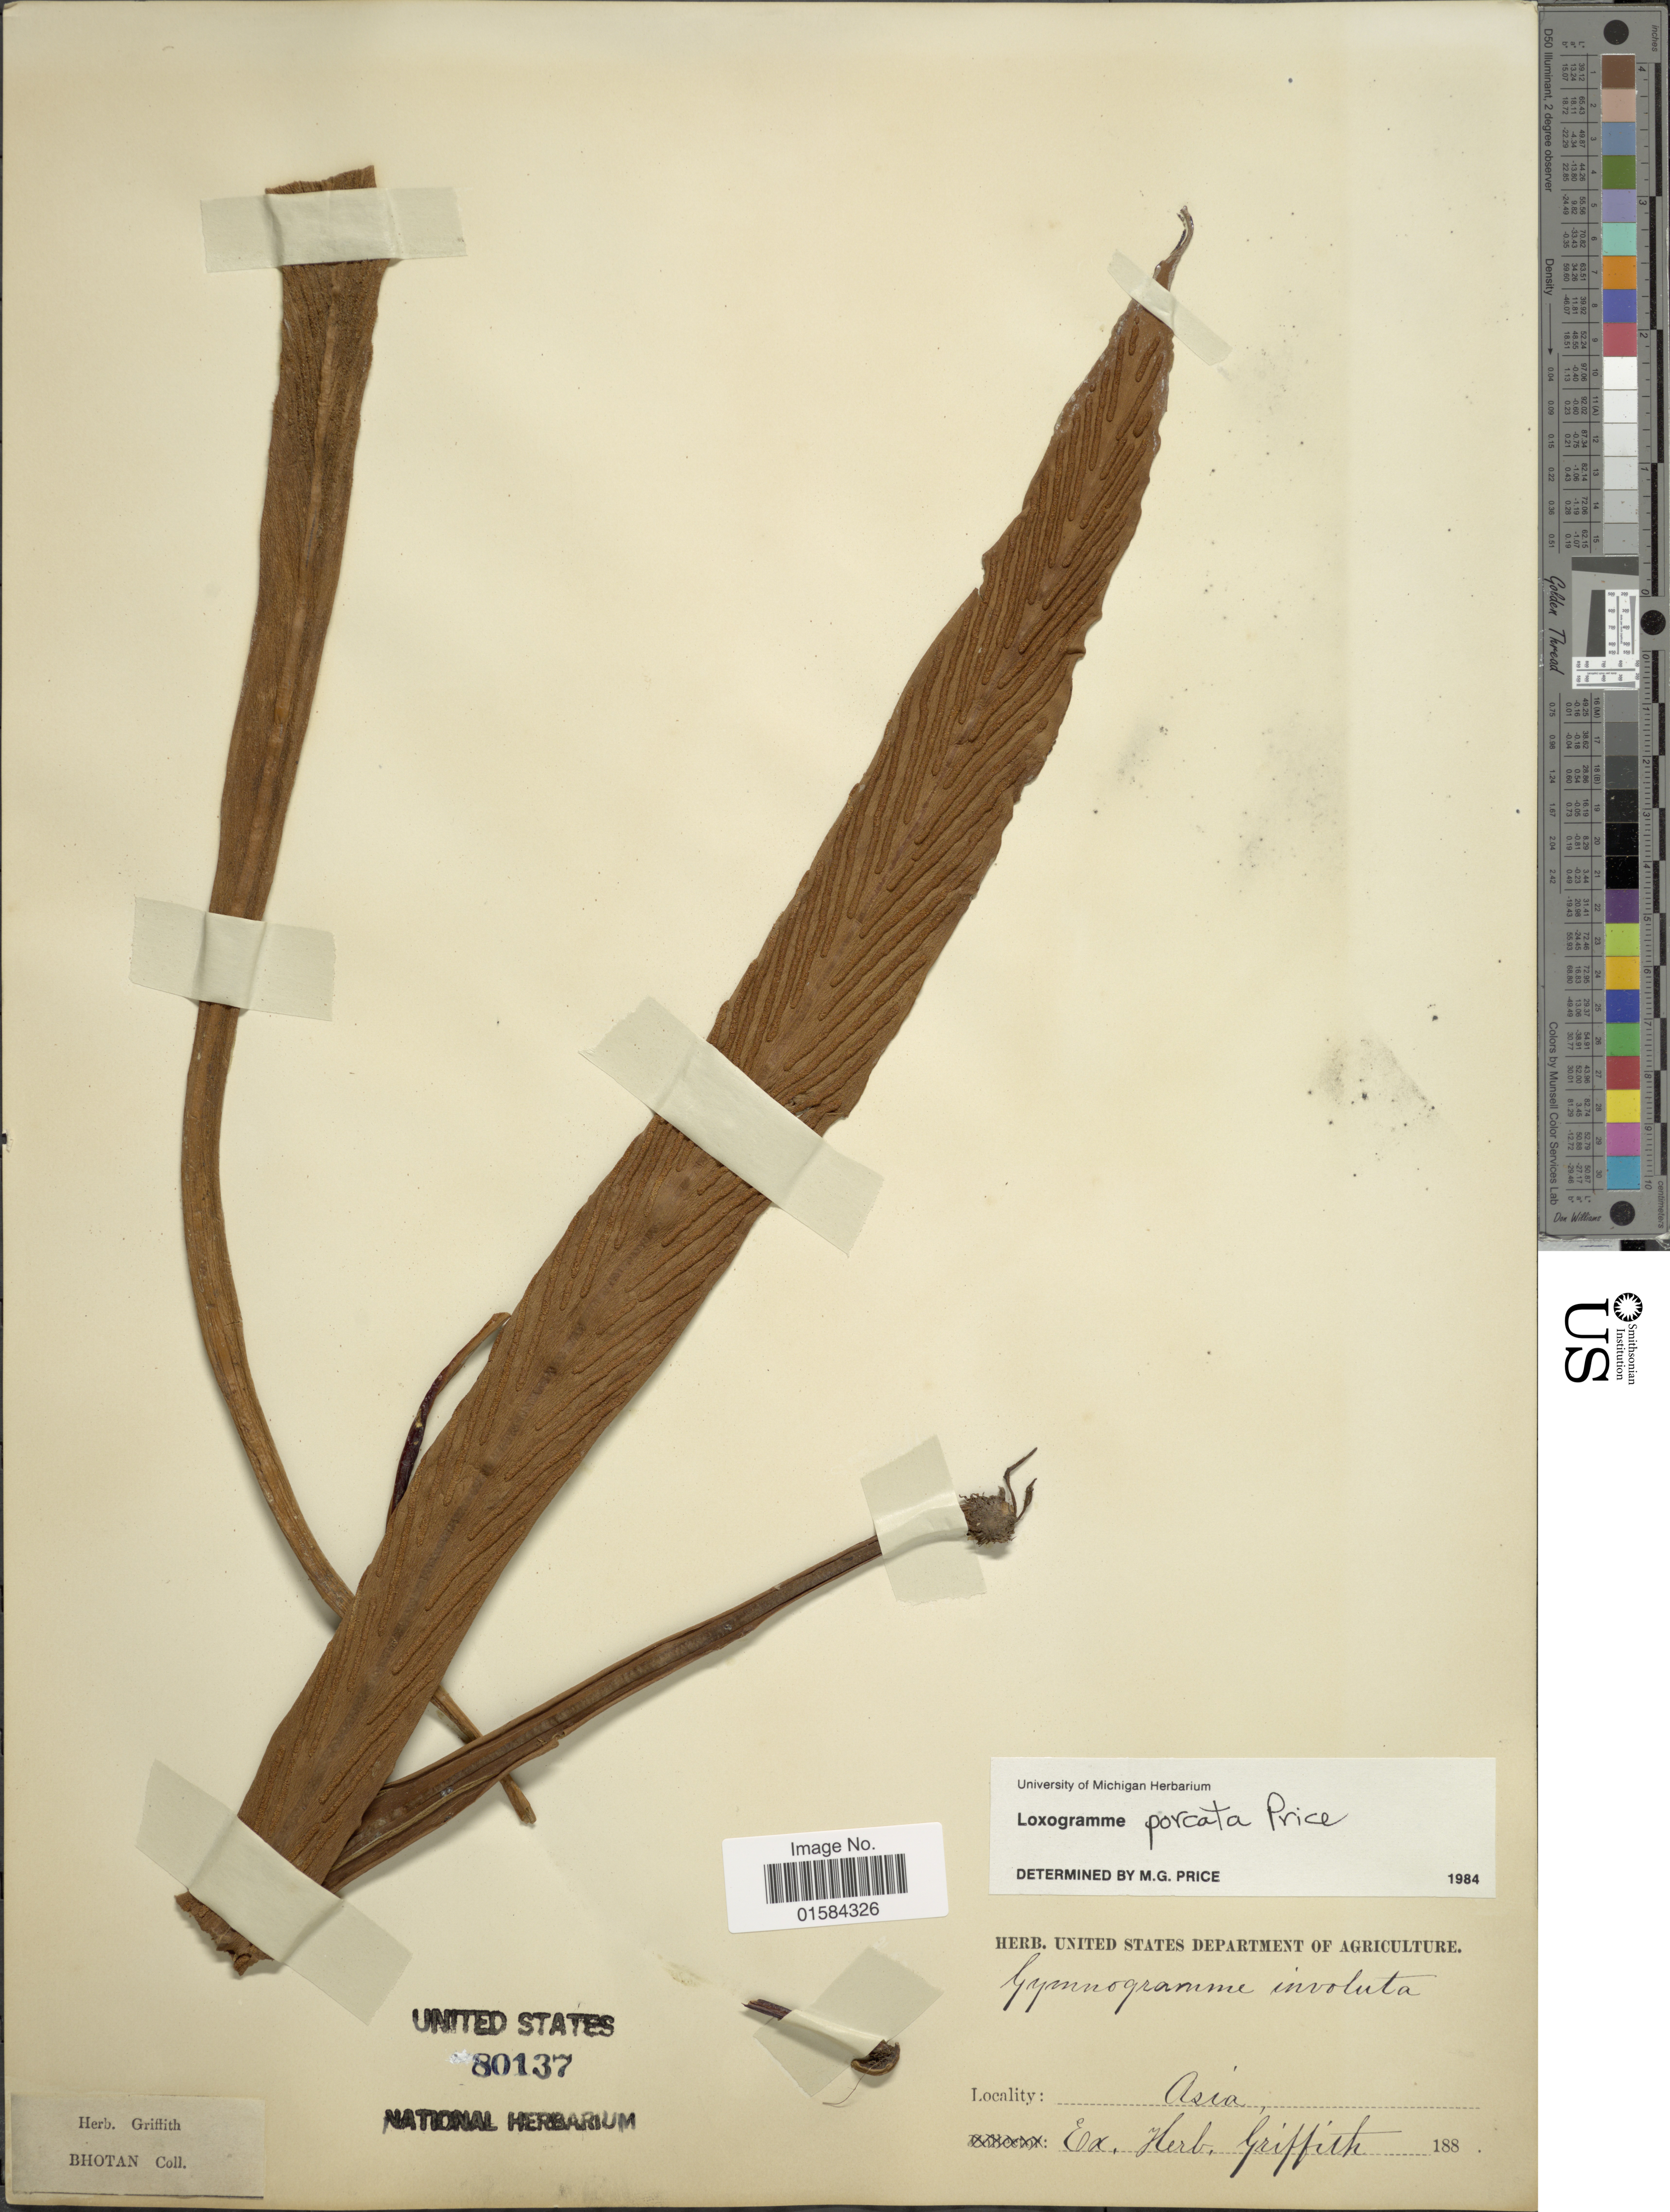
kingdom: Plantae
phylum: Tracheophyta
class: Polypodiopsida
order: Polypodiales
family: Polypodiaceae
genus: Loxogramme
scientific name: Loxogramme porcata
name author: M.G. Price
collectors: ex herb. Griffith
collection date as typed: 188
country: Bhutan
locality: Asia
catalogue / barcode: US 80137